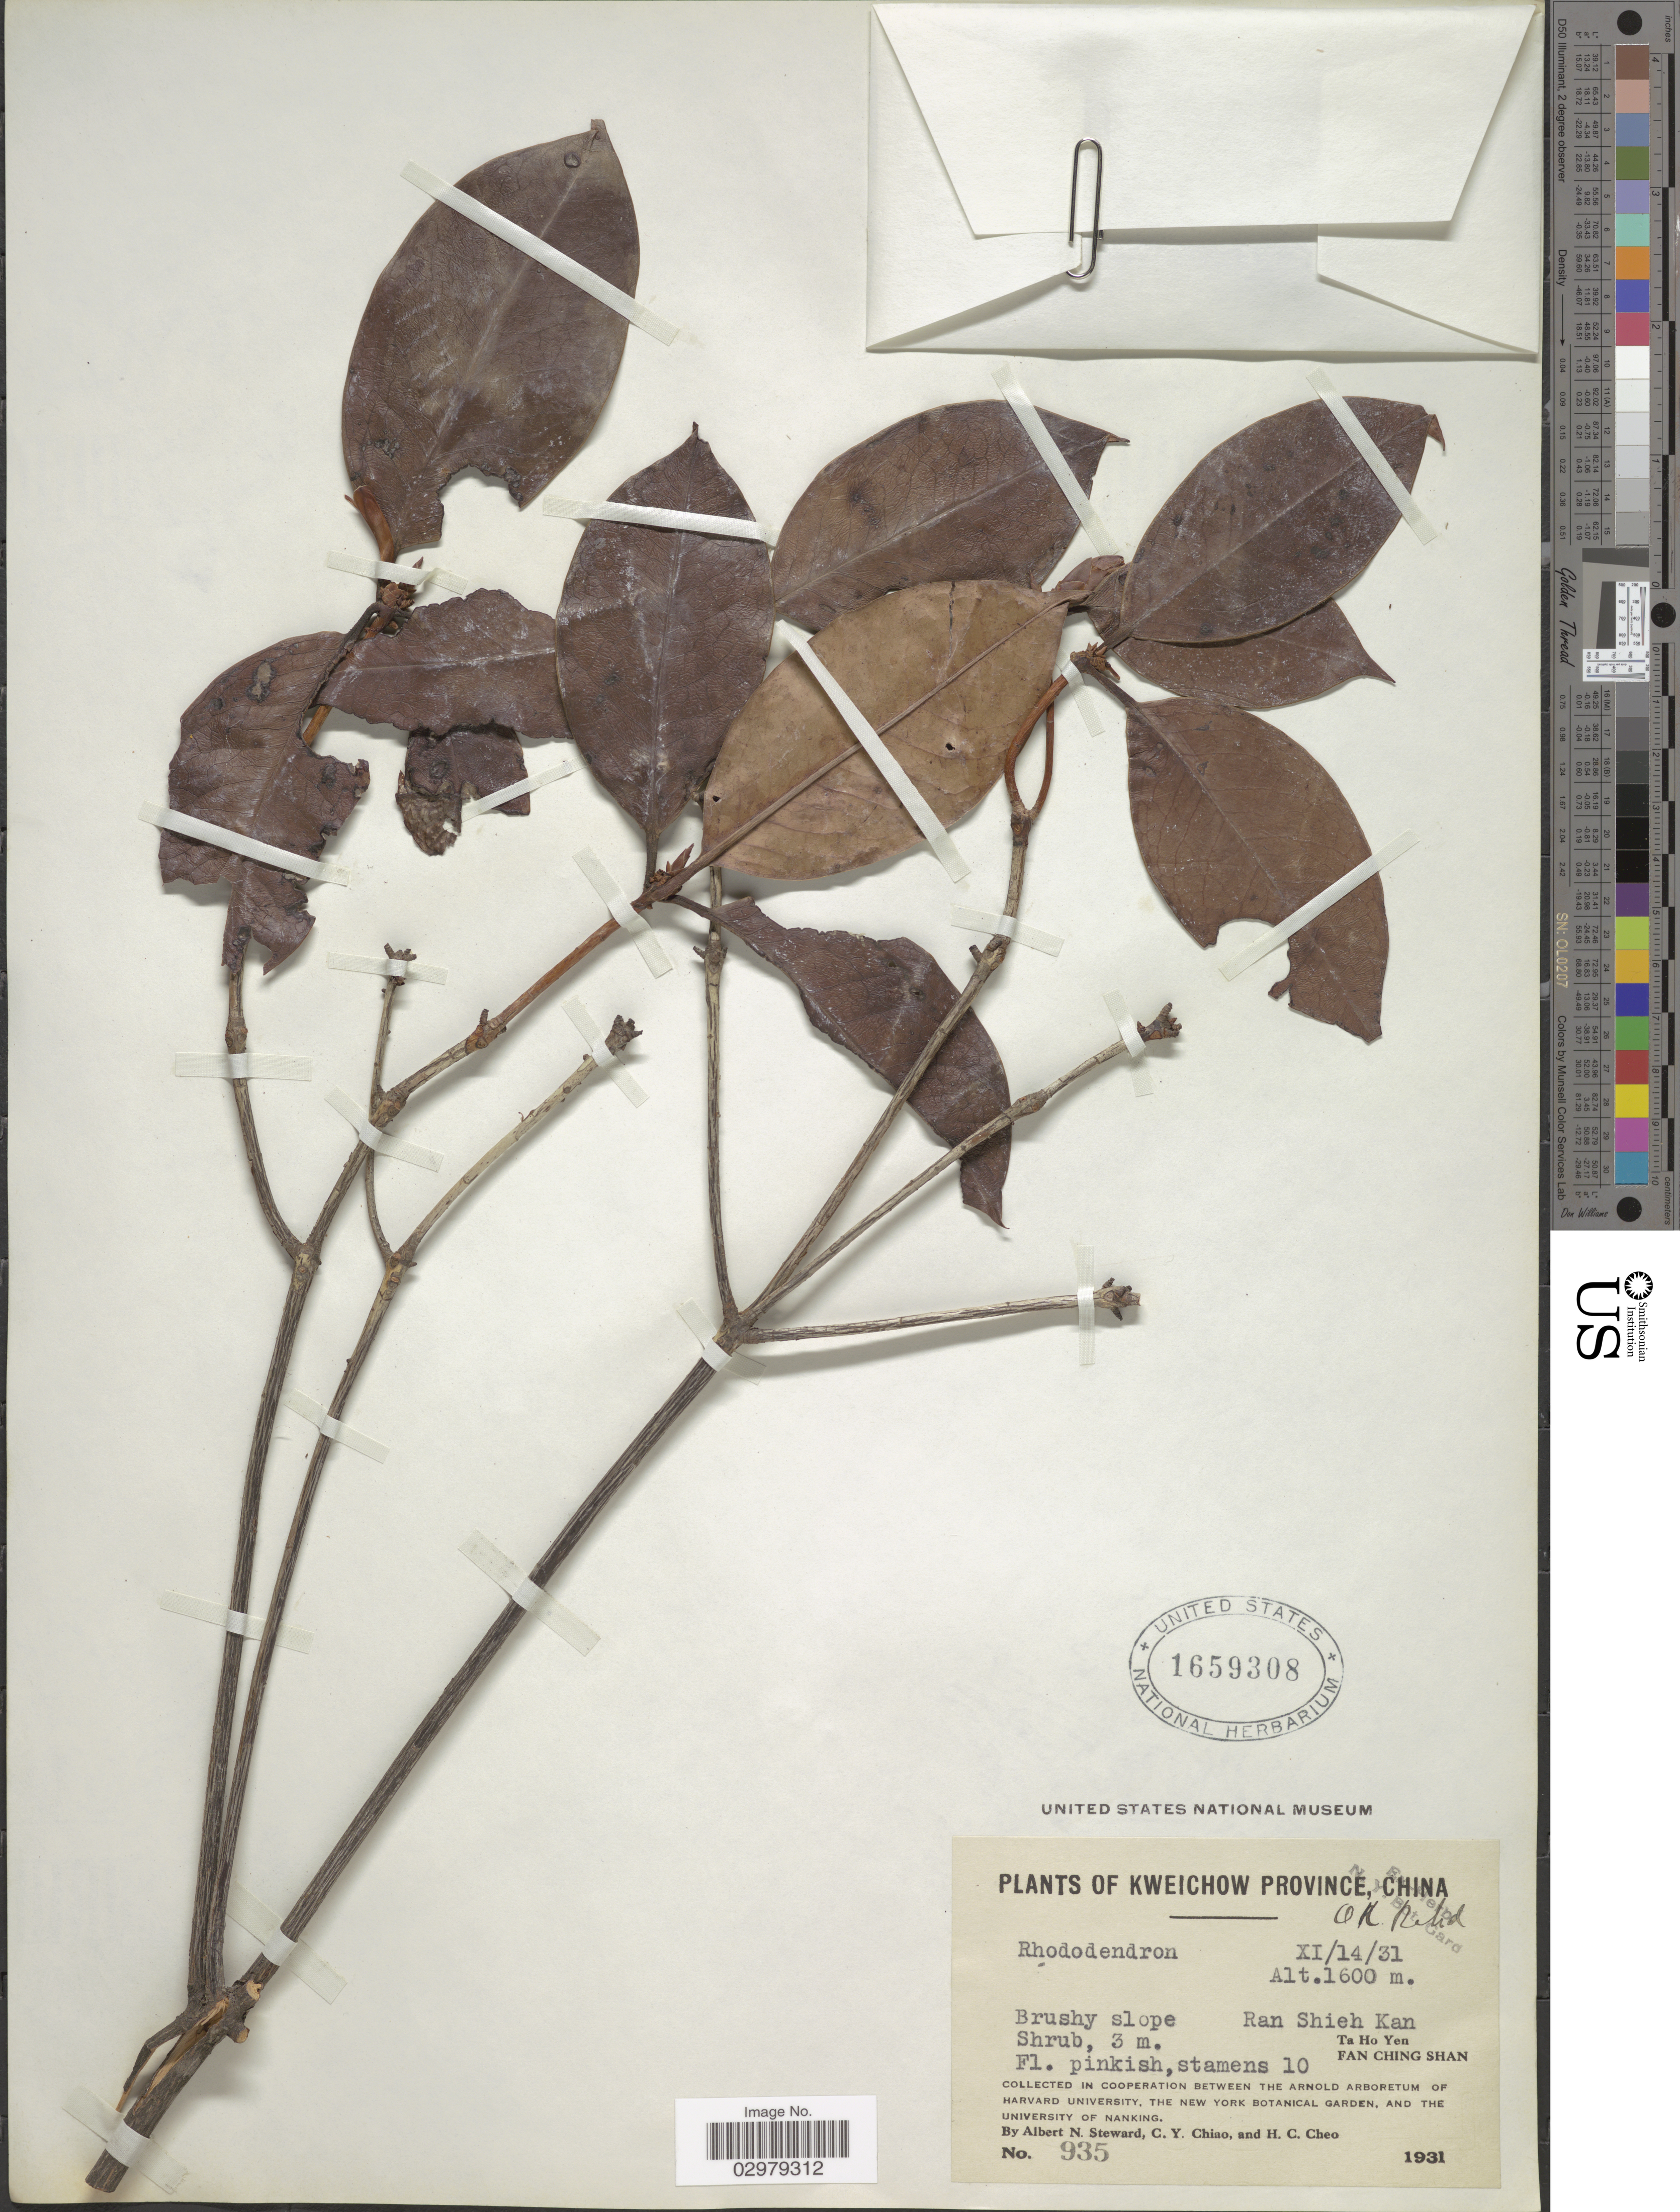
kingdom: Plantae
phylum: Tracheophyta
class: Magnoliopsida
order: Ericales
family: Ericaceae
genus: Rhododendron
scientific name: Rhododendron sp.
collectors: A. N. Steward, C. Y. Chiao & H. Cheo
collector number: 935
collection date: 1931-11-14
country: China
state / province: Guizhou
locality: Kweichow Province. Ran Shieh Kan. Ta Ho Yen. Fan Ching Shan.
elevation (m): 1600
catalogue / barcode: US 1659308